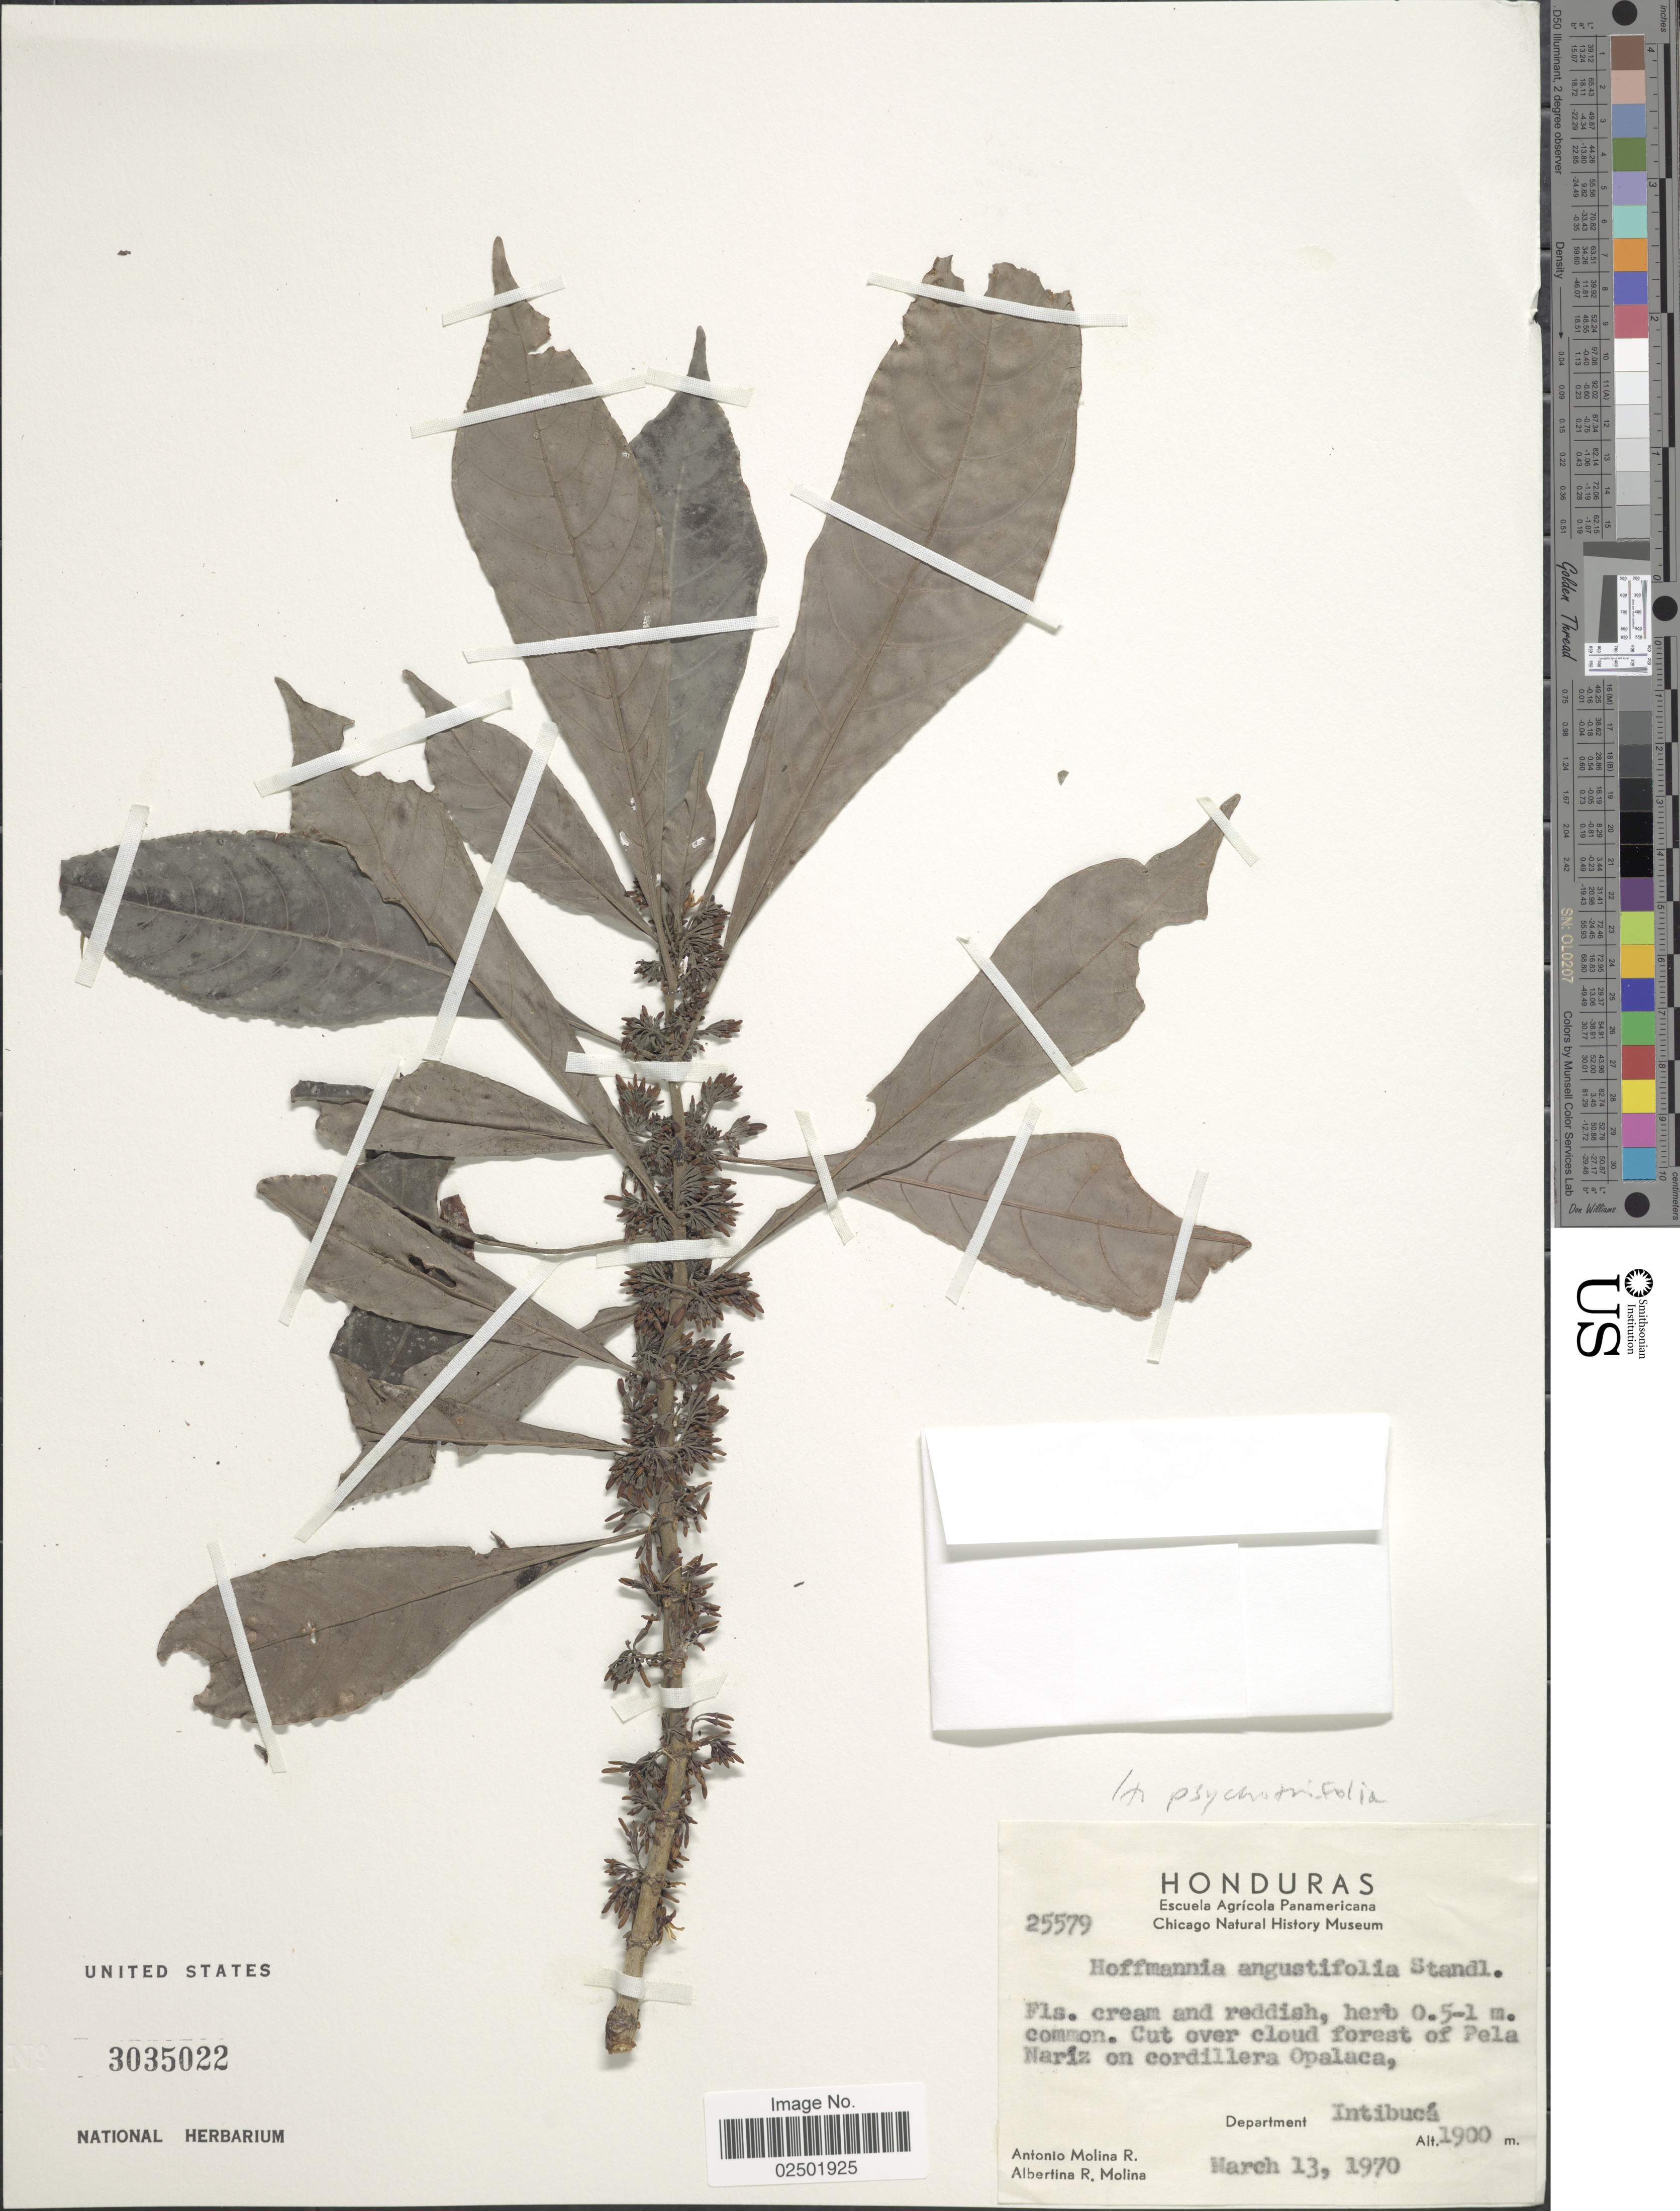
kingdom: Plantae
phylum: Tracheophyta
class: Magnoliopsida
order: Gentianales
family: Rubiaceae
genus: Hoffmannia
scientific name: Hoffmannia psychotriifolia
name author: (Benth.) Griseb.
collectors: A. Molina R. & A. R. Molina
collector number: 25579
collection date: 1970-03-13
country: Honduras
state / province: Intibuca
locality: Pela Naríz on cordillera Opalaca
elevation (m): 1900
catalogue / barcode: US 3035022